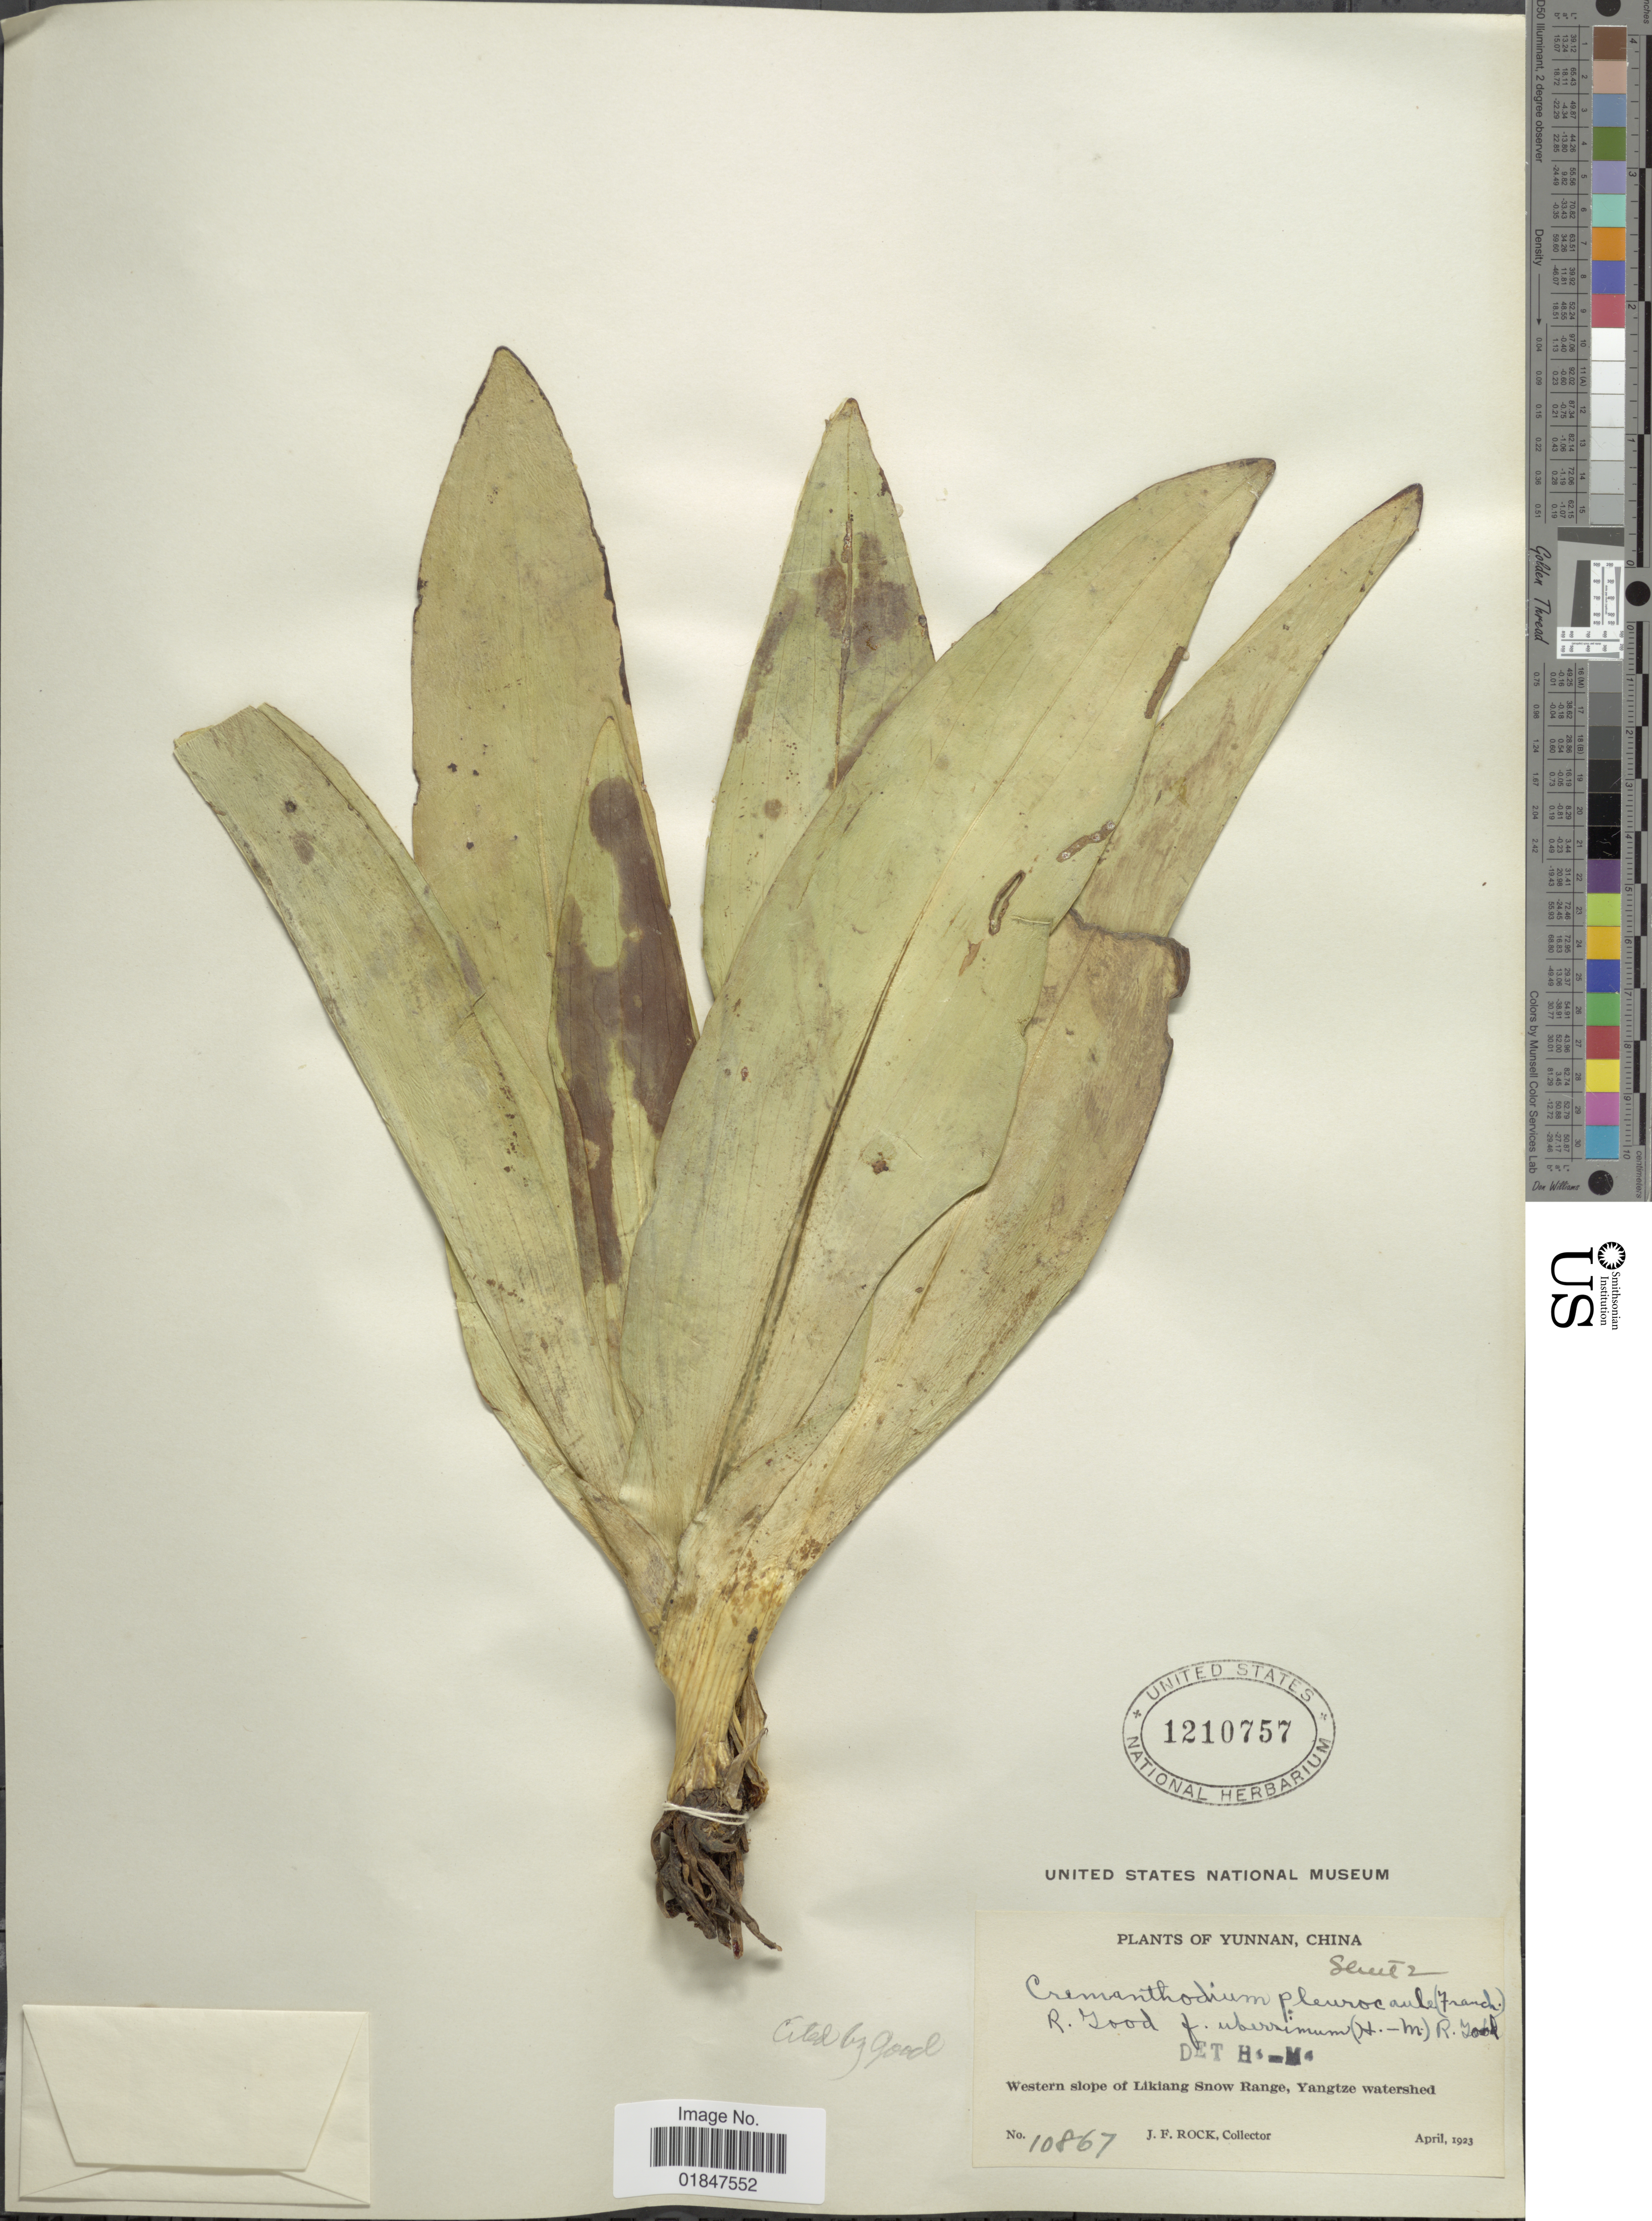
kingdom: Plantae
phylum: Tracheophyta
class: Magnoliopsida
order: Asterales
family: Asteraceae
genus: Ligularia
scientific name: Ligularia pleurocaulis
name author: (Franch.) Hand.-Mazz.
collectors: J. Rock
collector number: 10867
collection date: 1923-04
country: China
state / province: Yunnan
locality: Western slope of Likiang Snow Range, Yangtze watershed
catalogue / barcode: US 1210757